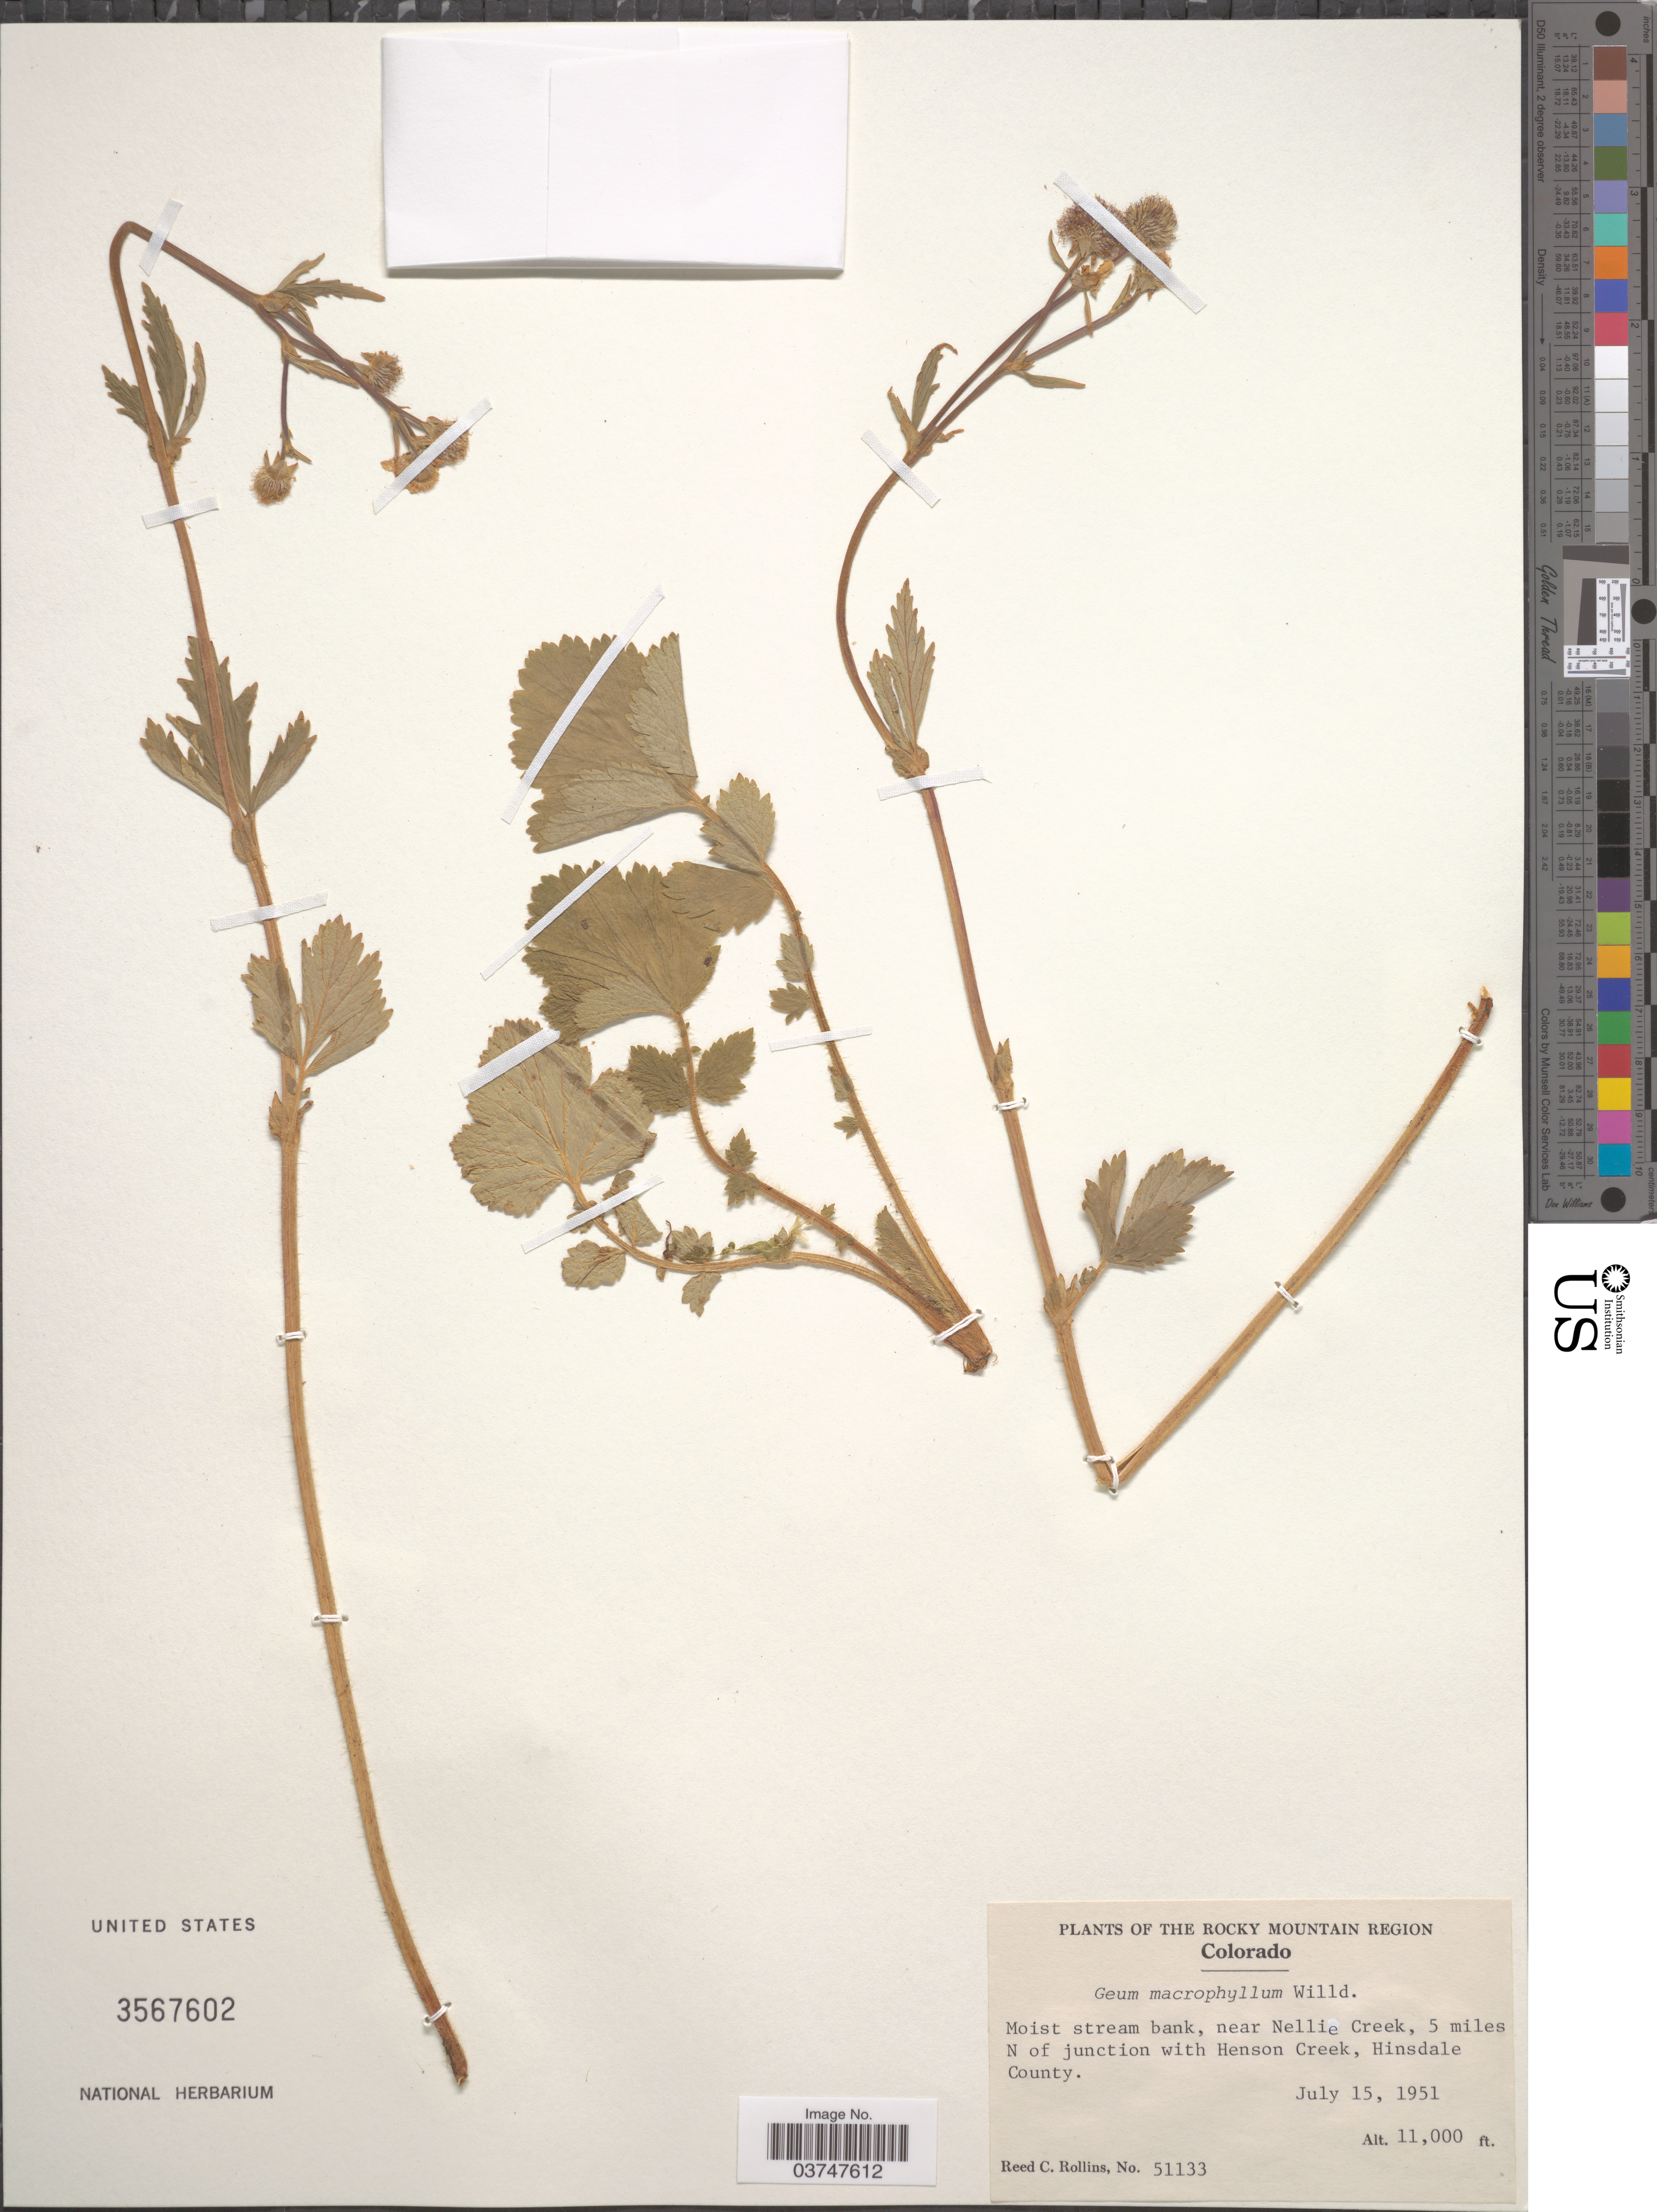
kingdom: Plantae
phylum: Tracheophyta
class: Magnoliopsida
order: Rosales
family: Rosaceae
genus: Geum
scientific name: Geum macrophyllum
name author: Willd.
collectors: R. C. Rollins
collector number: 51133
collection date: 1951-07-15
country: United States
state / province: Colorado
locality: The Rocky Mountain Region. Moist stream bank, near Nellie Creek, 5 miles N of junction with Henson Creek, Hinsdale County.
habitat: moist stream bank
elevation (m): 3353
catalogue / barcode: US 3567602